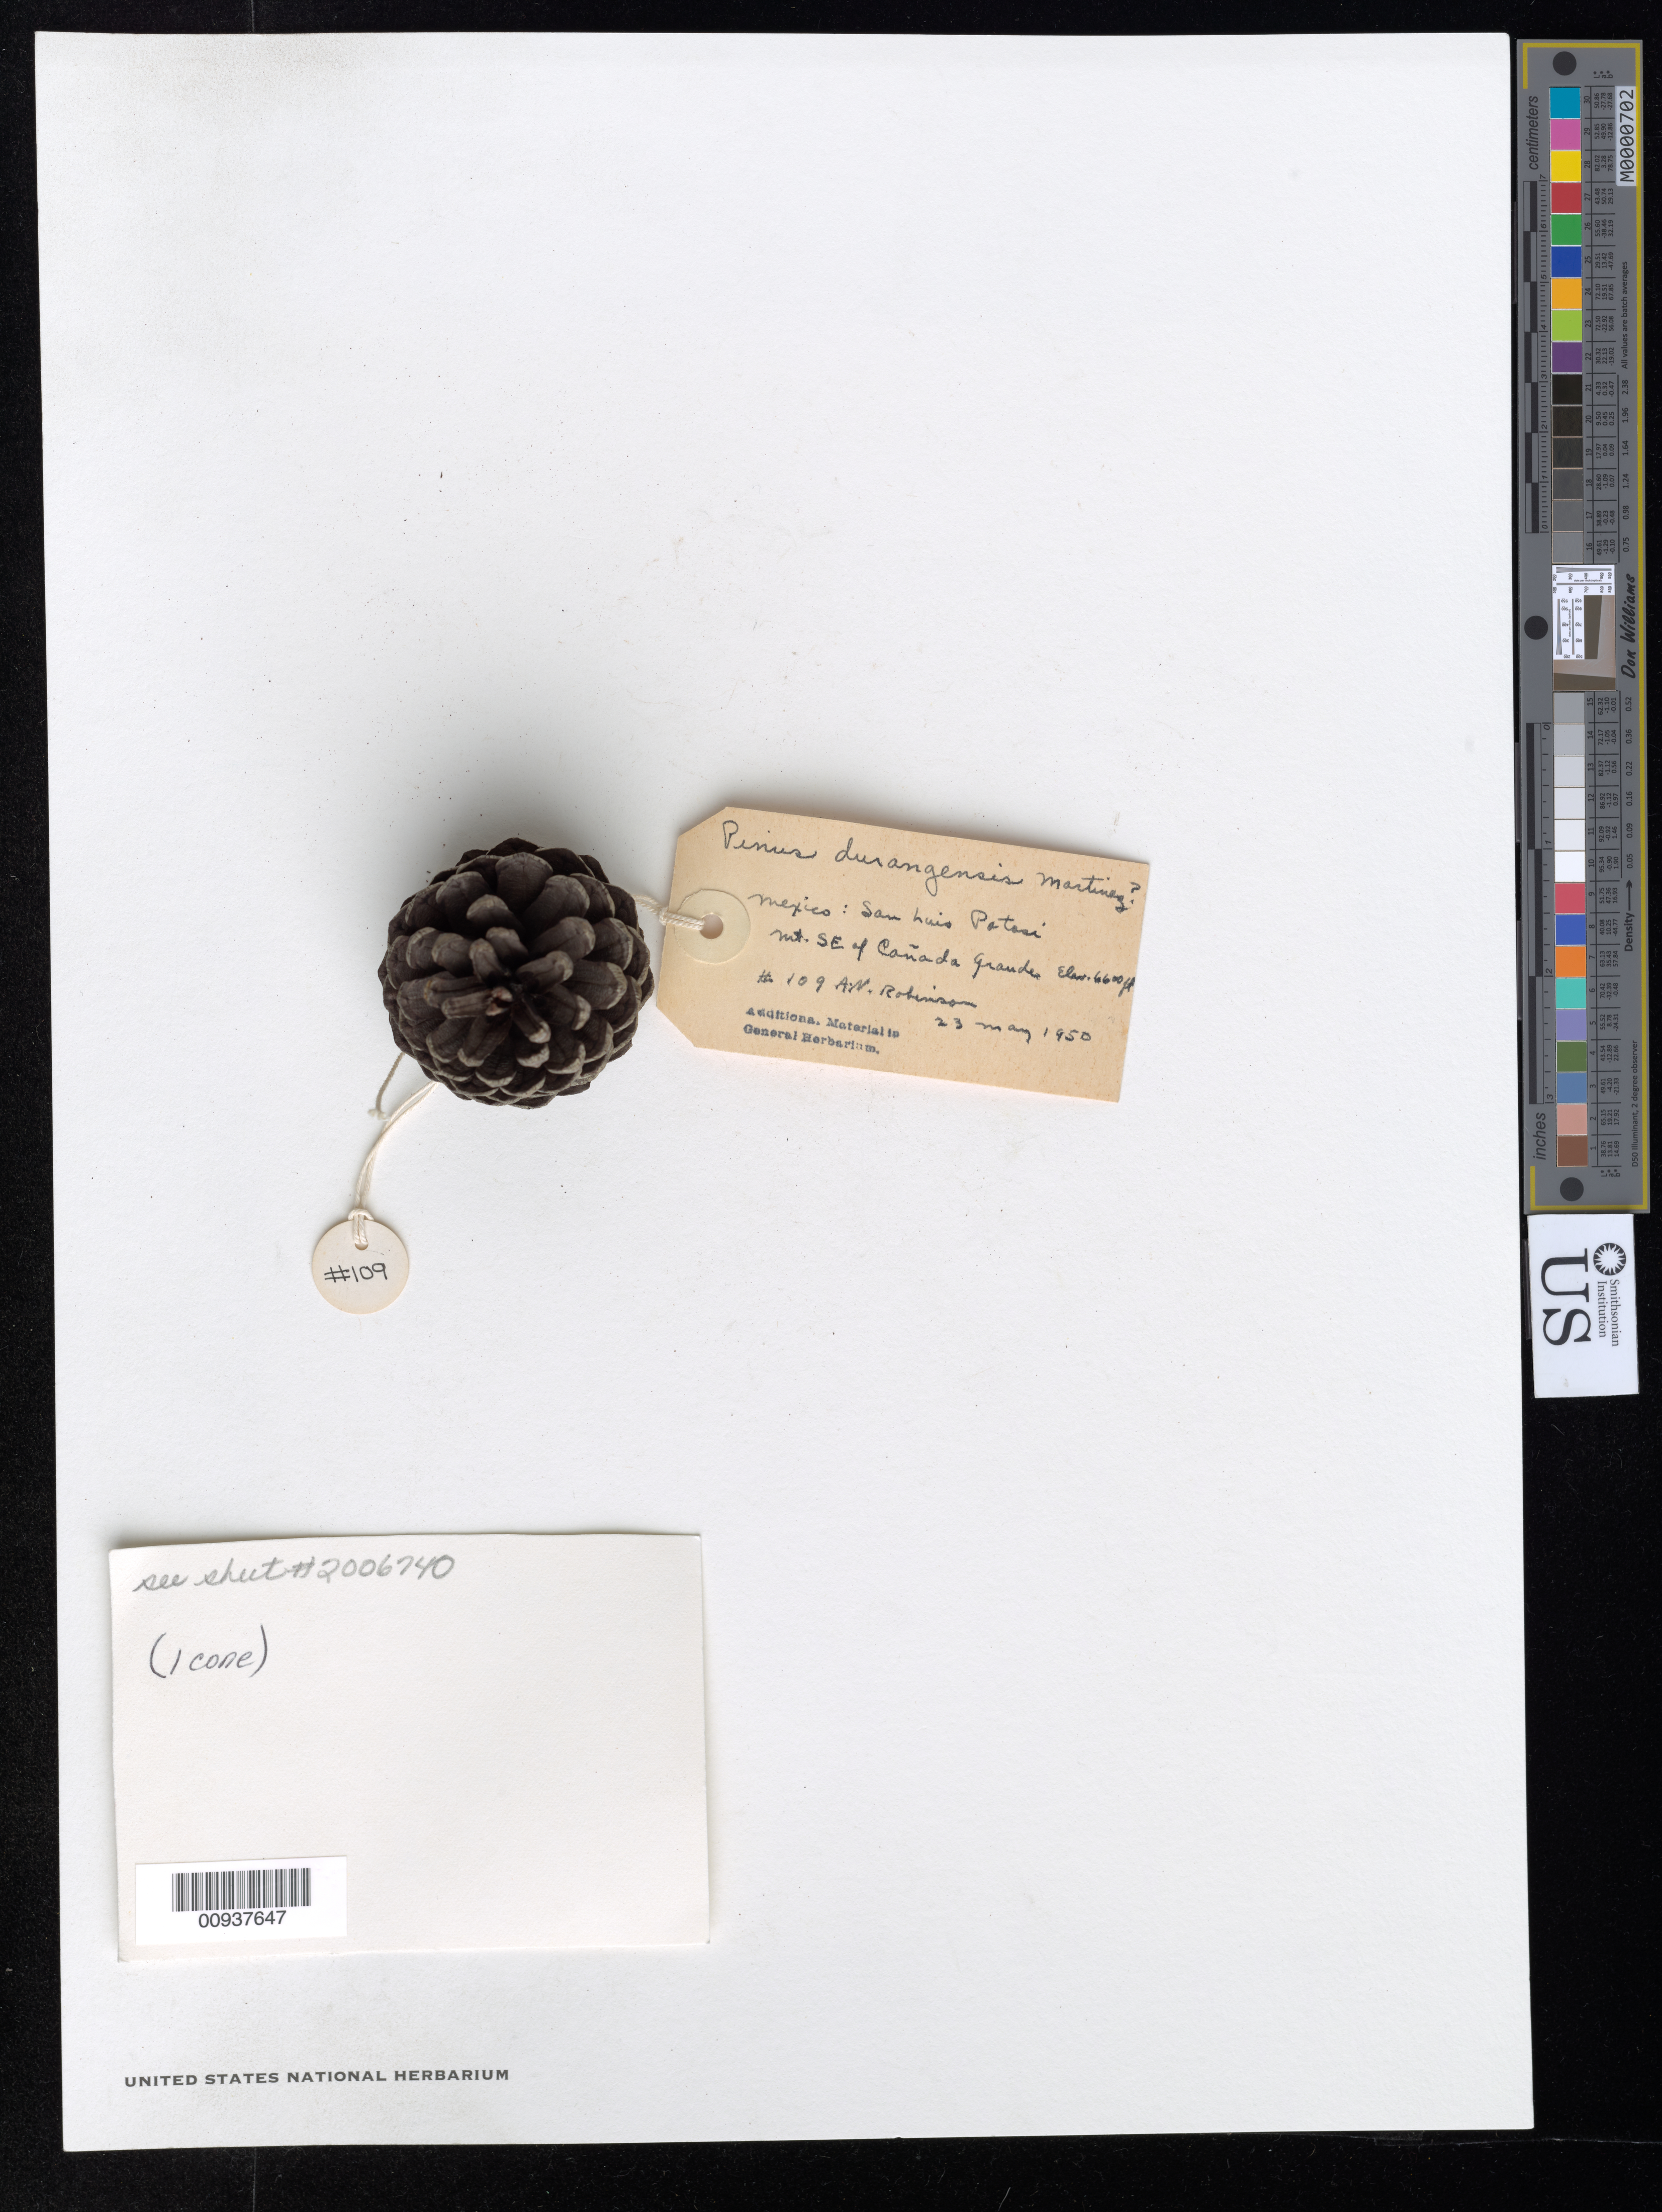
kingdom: Plantae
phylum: Tracheophyta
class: Pinopsida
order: Pinales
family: Pinaceae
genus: Pinus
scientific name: Pinus durangensis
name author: Martínez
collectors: A. N. Robinson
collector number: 109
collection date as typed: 23 May 1950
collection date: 1950-05-23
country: Mexico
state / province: San Luis Potosí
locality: Mountain just SE of Cañada Grande.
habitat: In forest of mixed oak and pine.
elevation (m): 2012